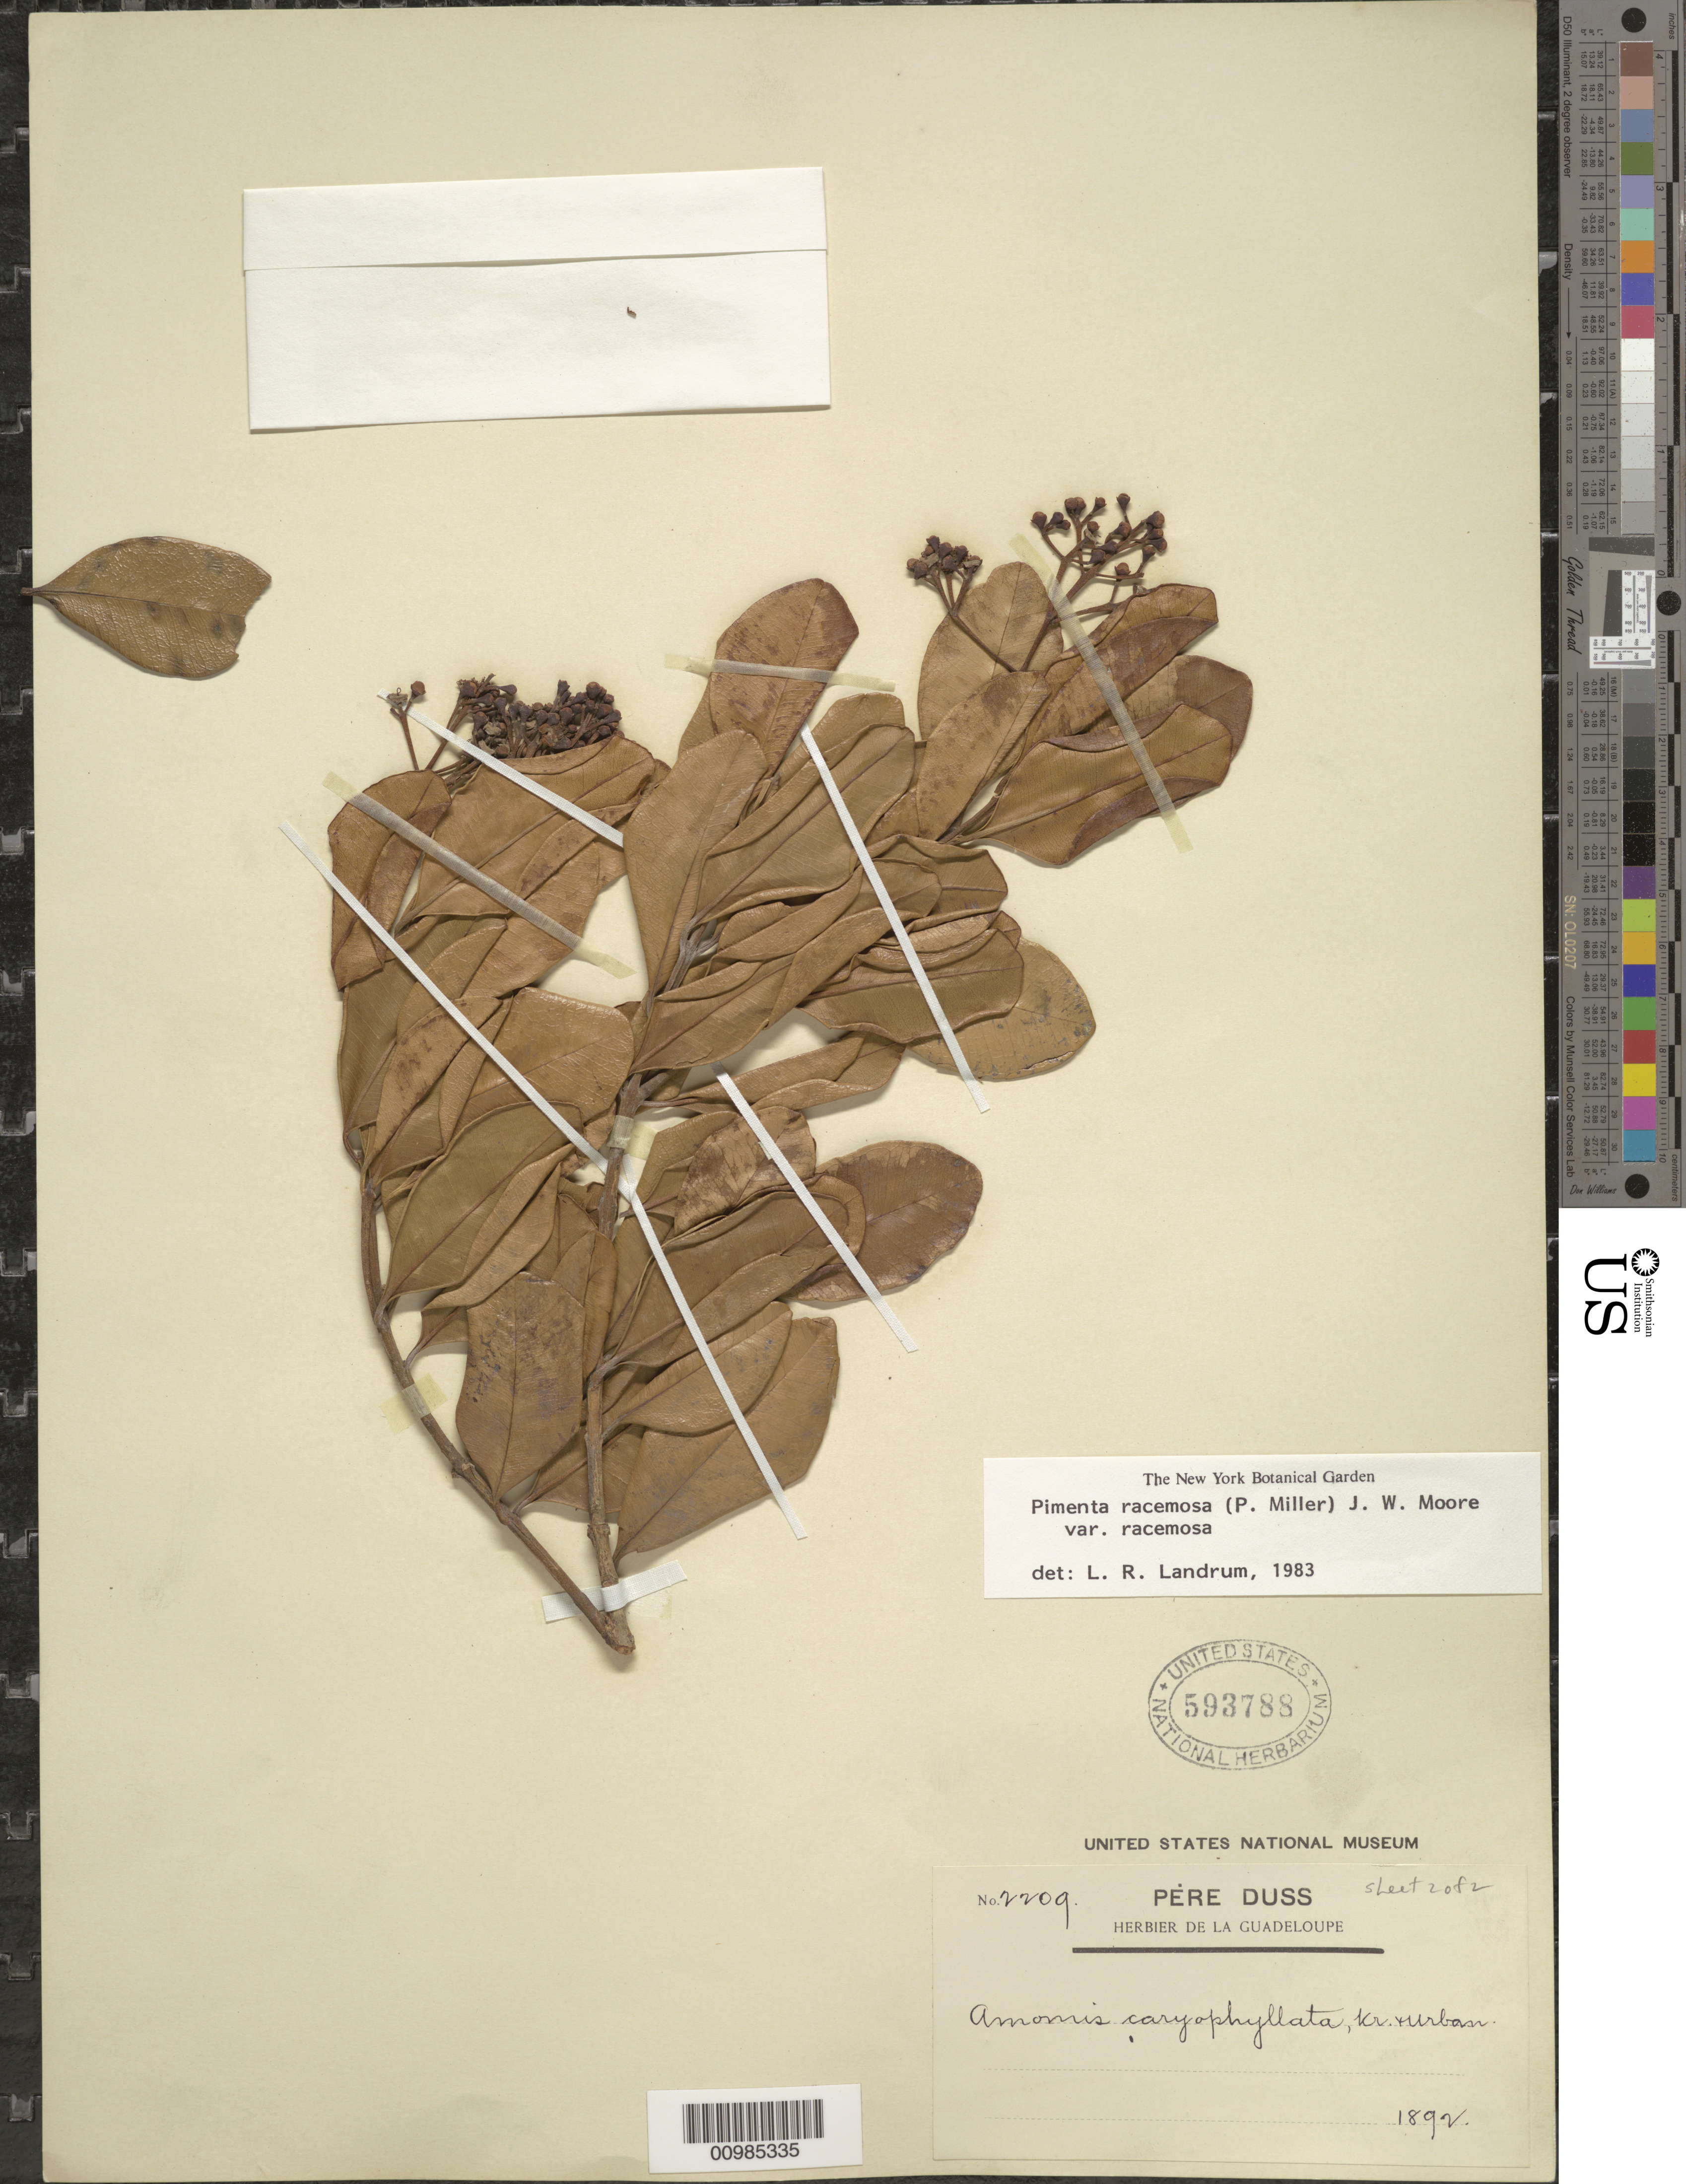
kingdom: Plantae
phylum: Tracheophyta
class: Magnoliopsida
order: Myrtales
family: Myrtaceae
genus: Pimenta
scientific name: Pimenta racemosa var. racemosa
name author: (Mill.) J.W. Moore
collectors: Père Duss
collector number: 2209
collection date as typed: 1892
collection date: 1892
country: Guadeloupe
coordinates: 0 N, 0 E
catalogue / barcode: US 593788